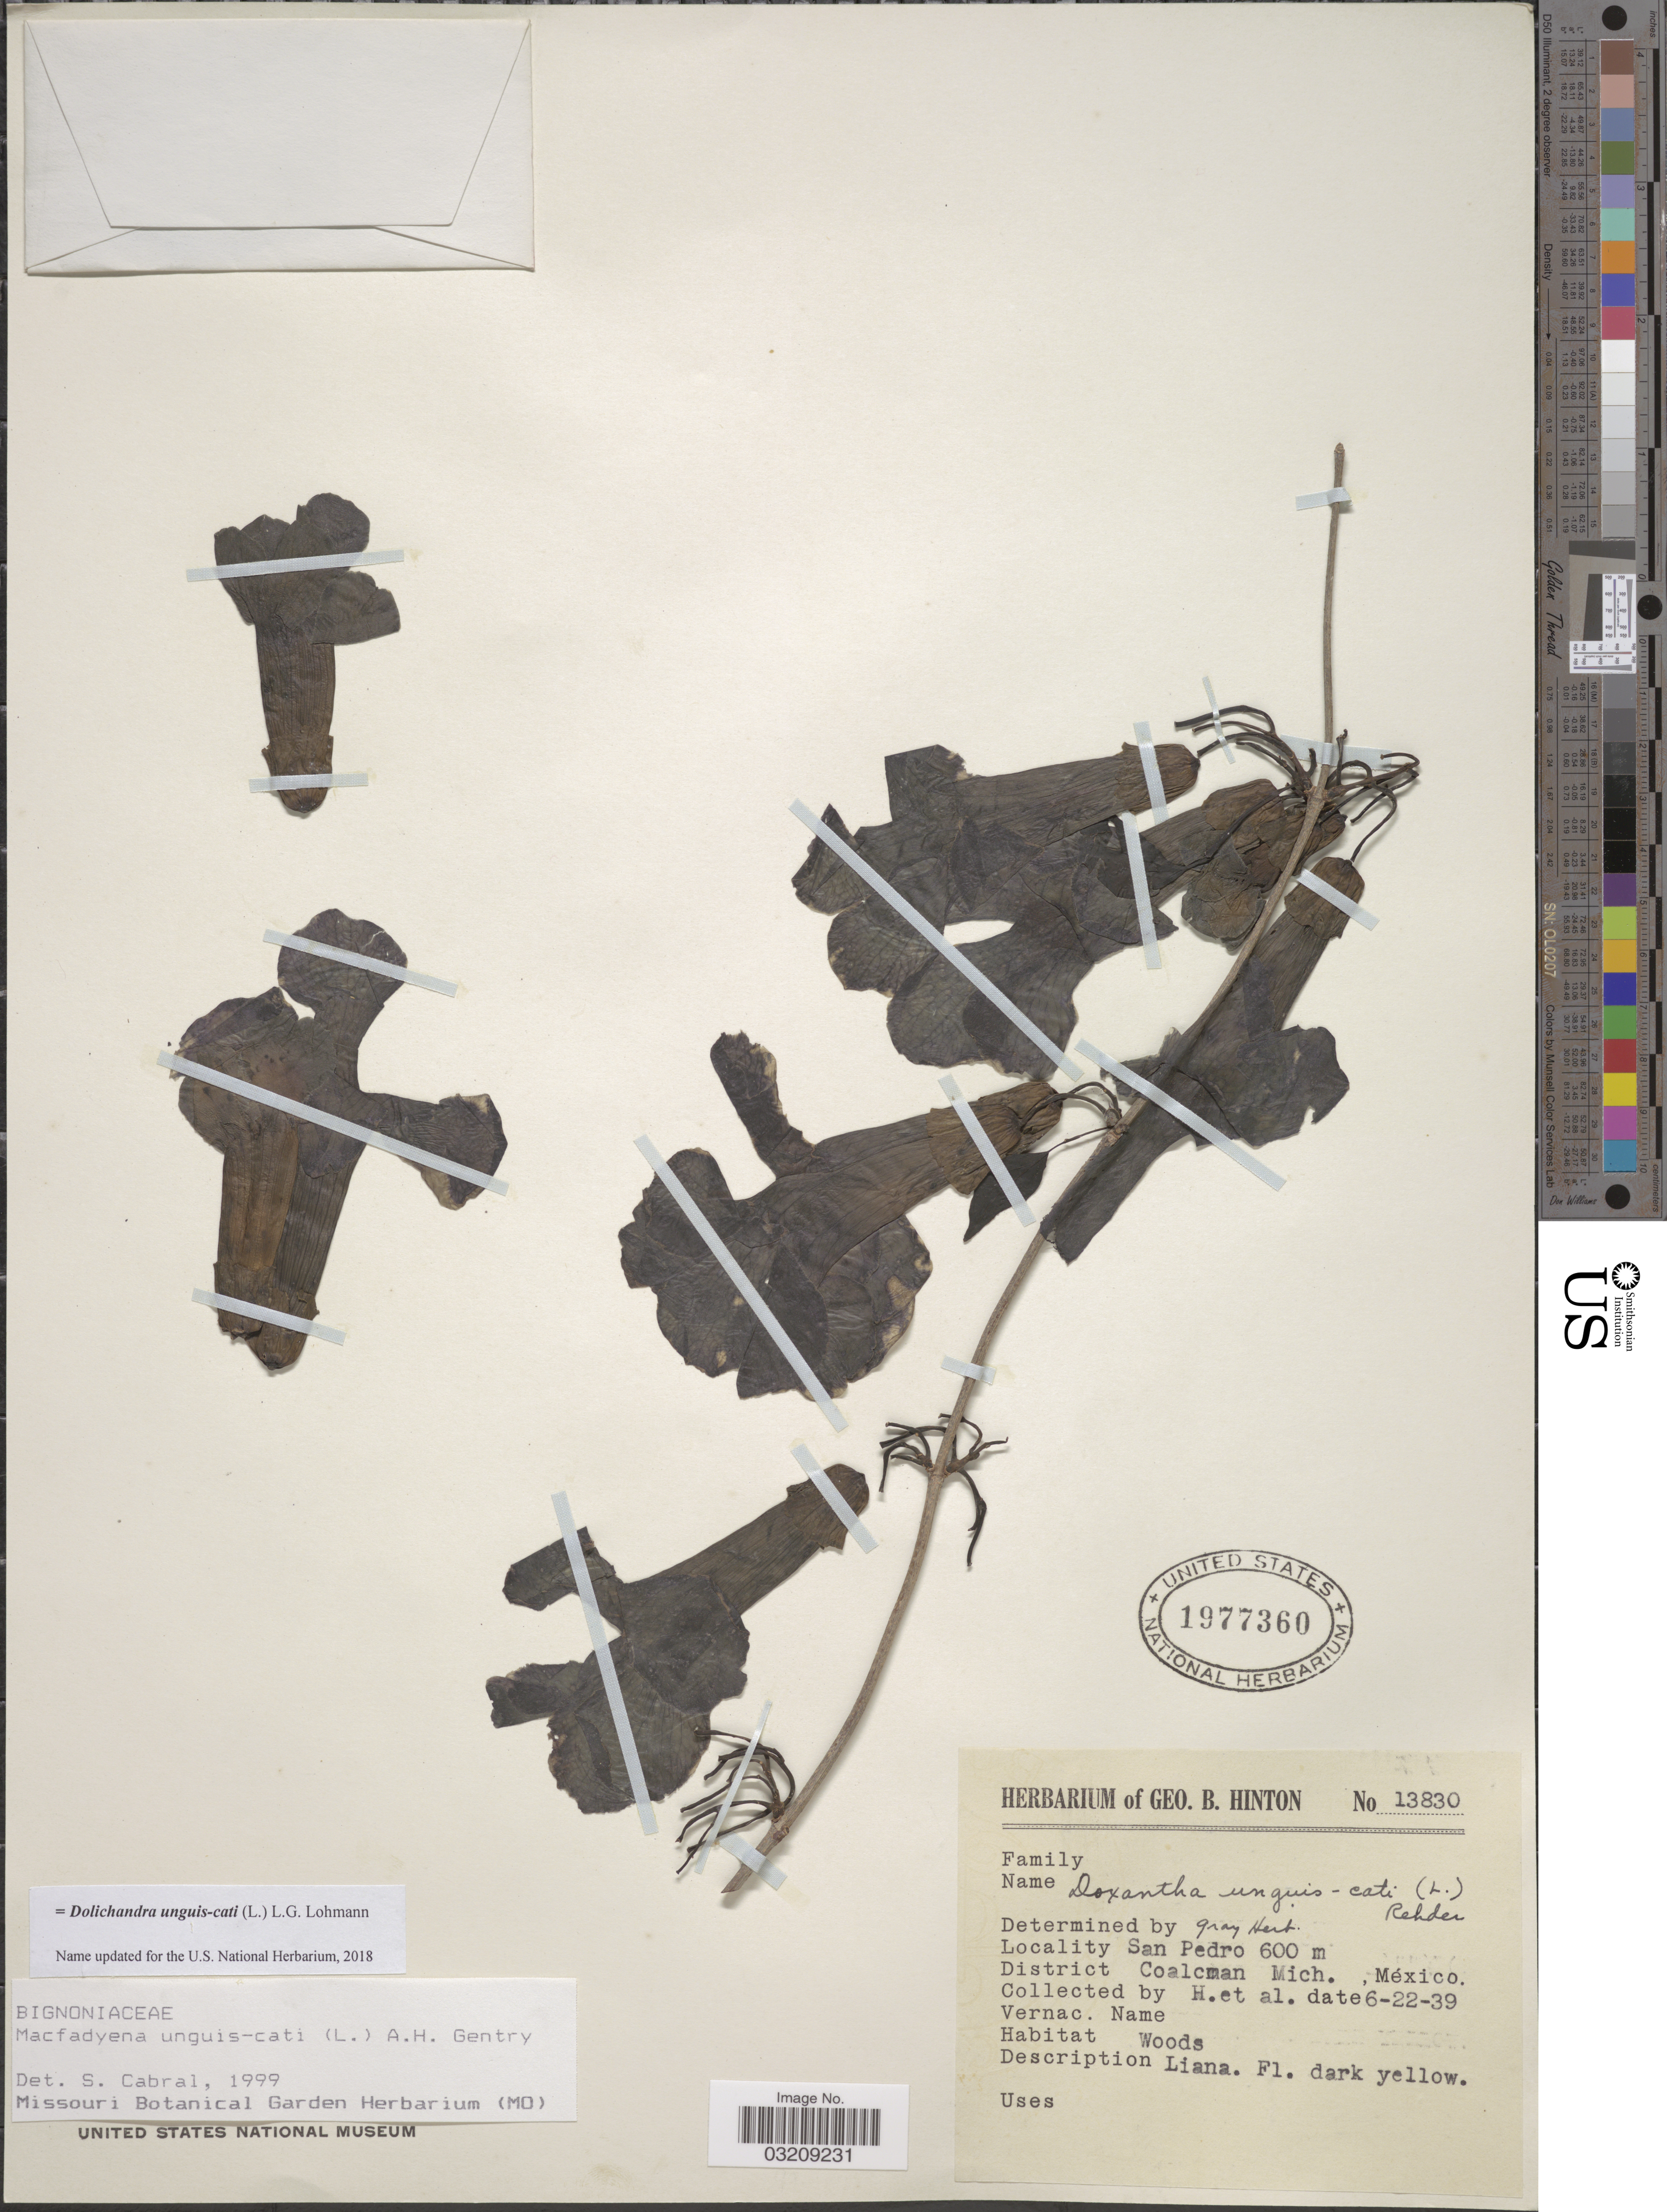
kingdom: Plantae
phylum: Tracheophyta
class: Magnoliopsida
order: Lamiales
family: Bignoniaceae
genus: Dolichandra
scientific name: Dolichandra unguis-cati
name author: (L.) L.G. Lohmann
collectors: G. B. Hinton & et al.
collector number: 13830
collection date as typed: Transcribed d/m/y: 22/6/39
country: Mexico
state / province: Michoacán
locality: San Pedro. District Coalcoman Mich.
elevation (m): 600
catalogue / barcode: US 1977360